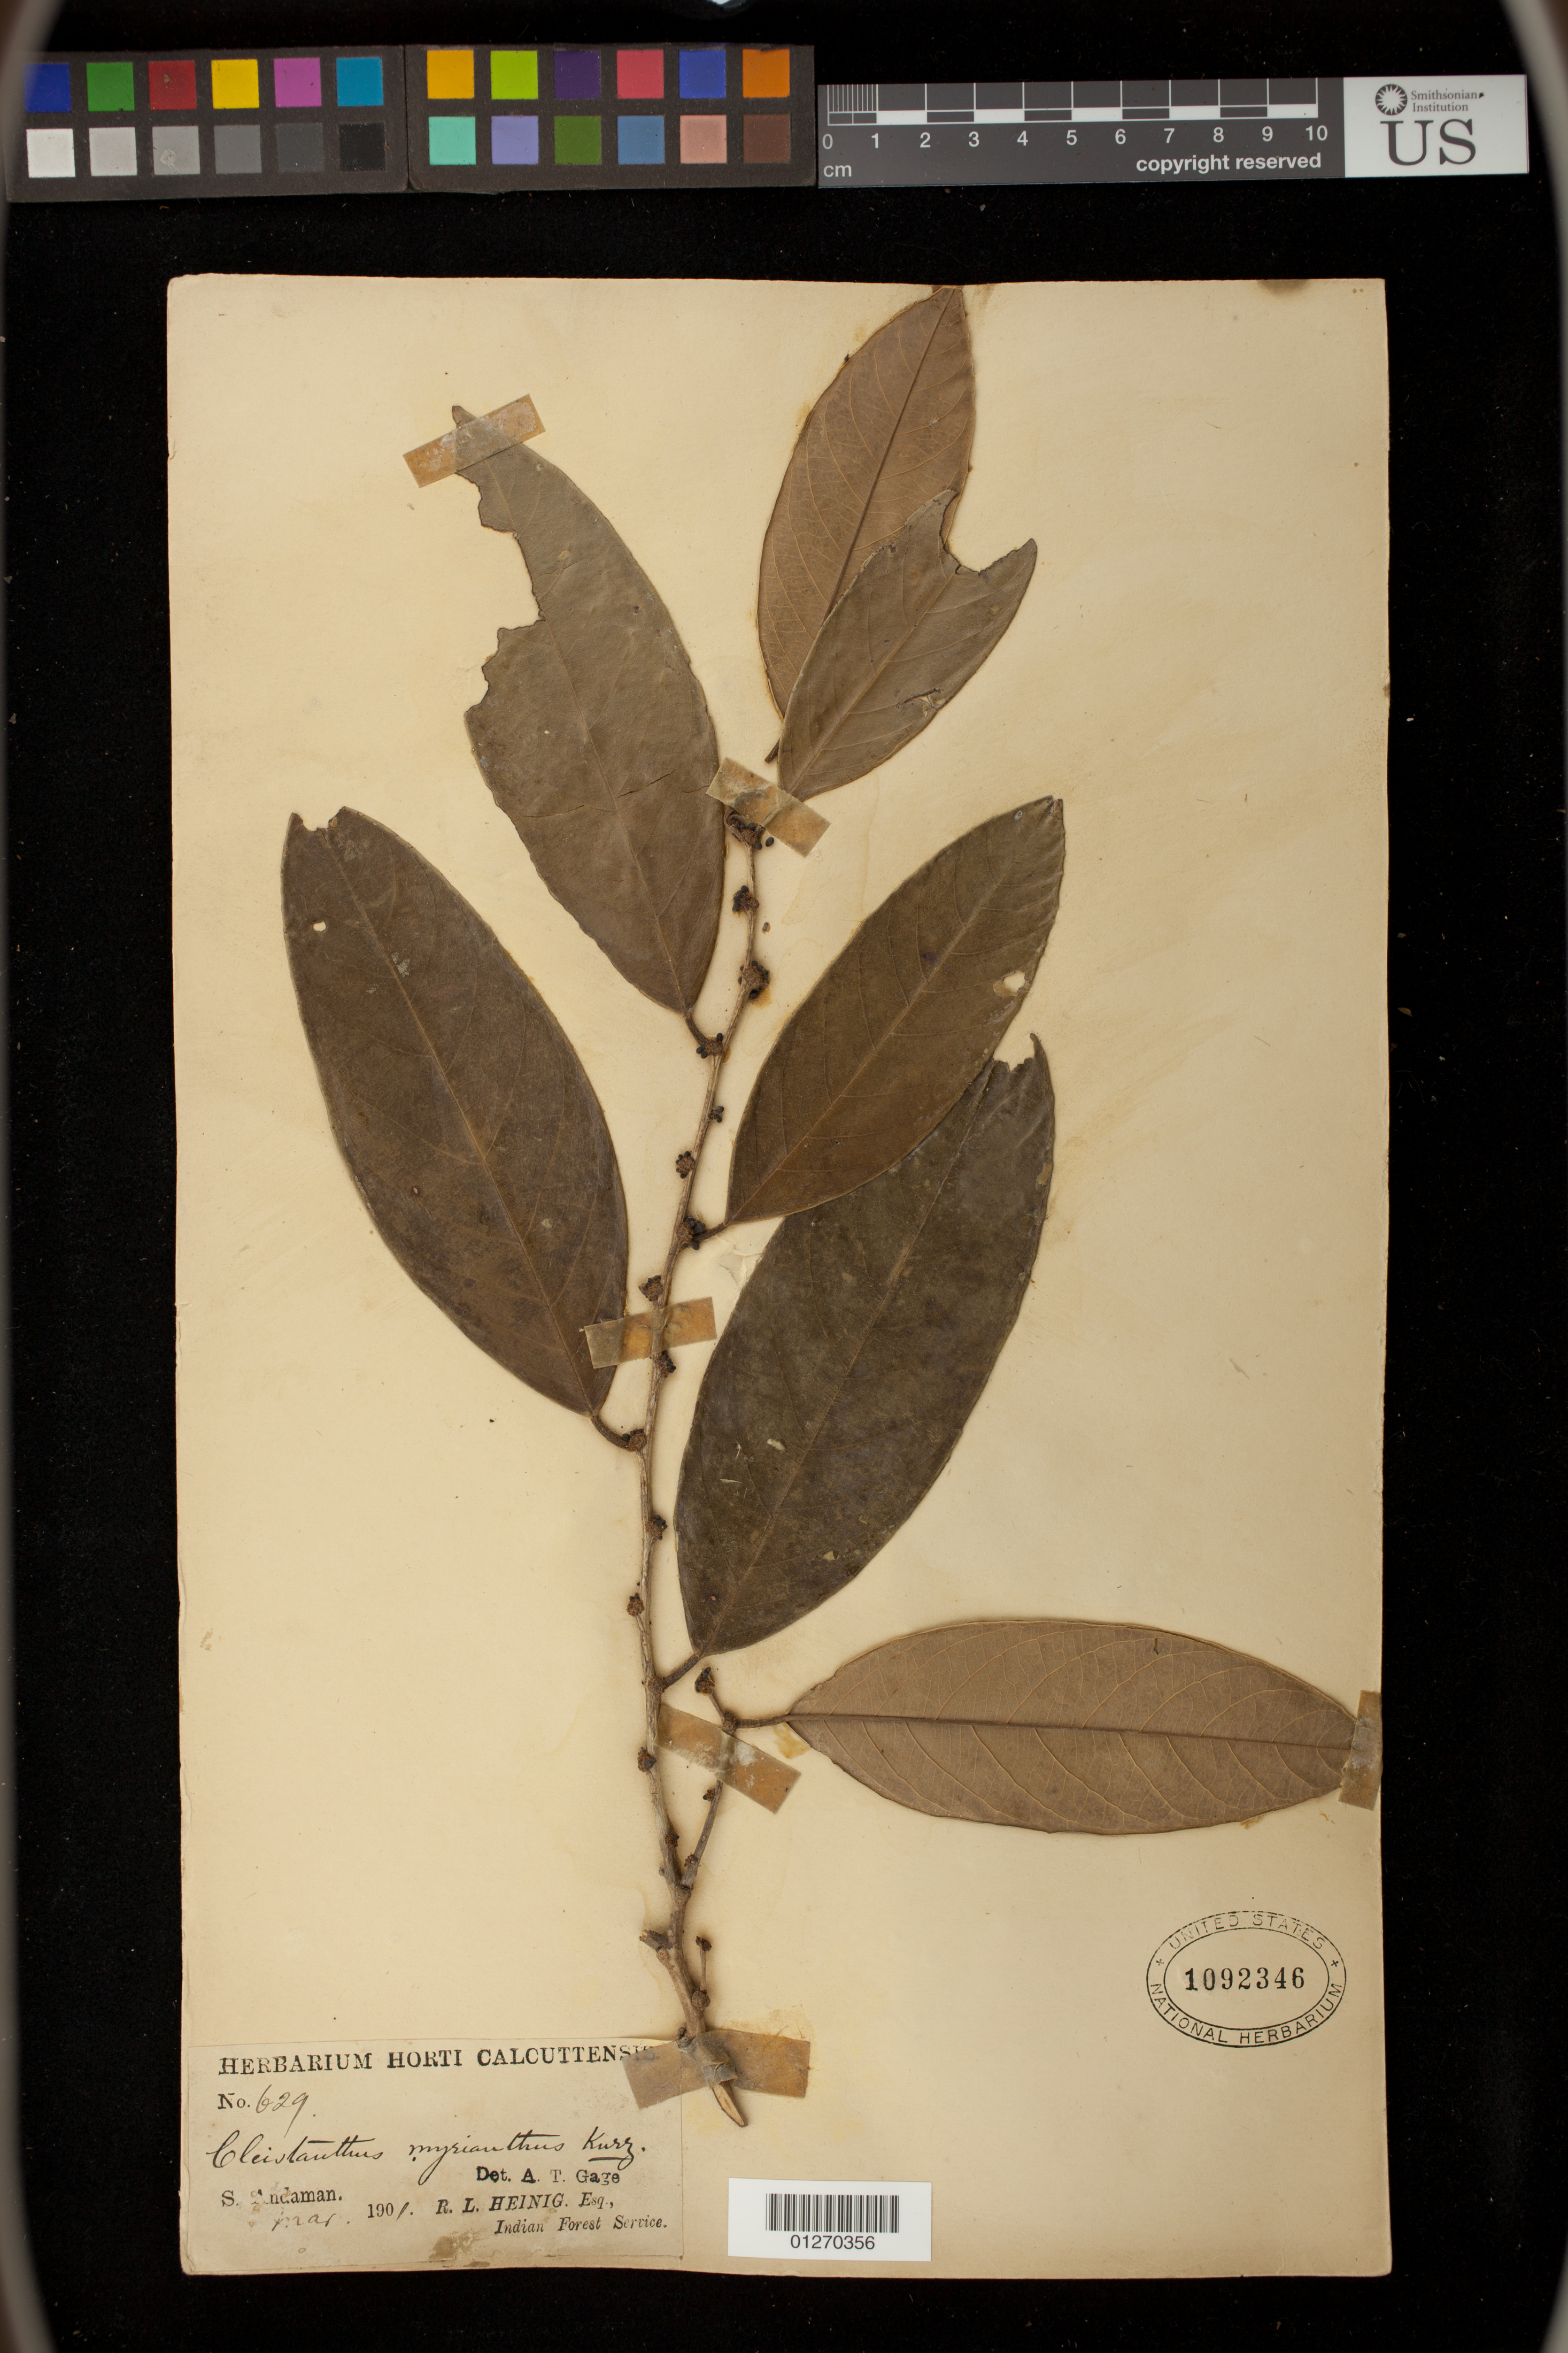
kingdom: Plantae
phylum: Tracheophyta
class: Magnoliopsida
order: Malpighiales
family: Phyllanthaceae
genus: Cleistanthus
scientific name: Cleistanthus myrianthus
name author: (Hassk.) Kurz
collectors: S. Andaman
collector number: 629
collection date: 1901-03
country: India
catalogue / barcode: US 1092346